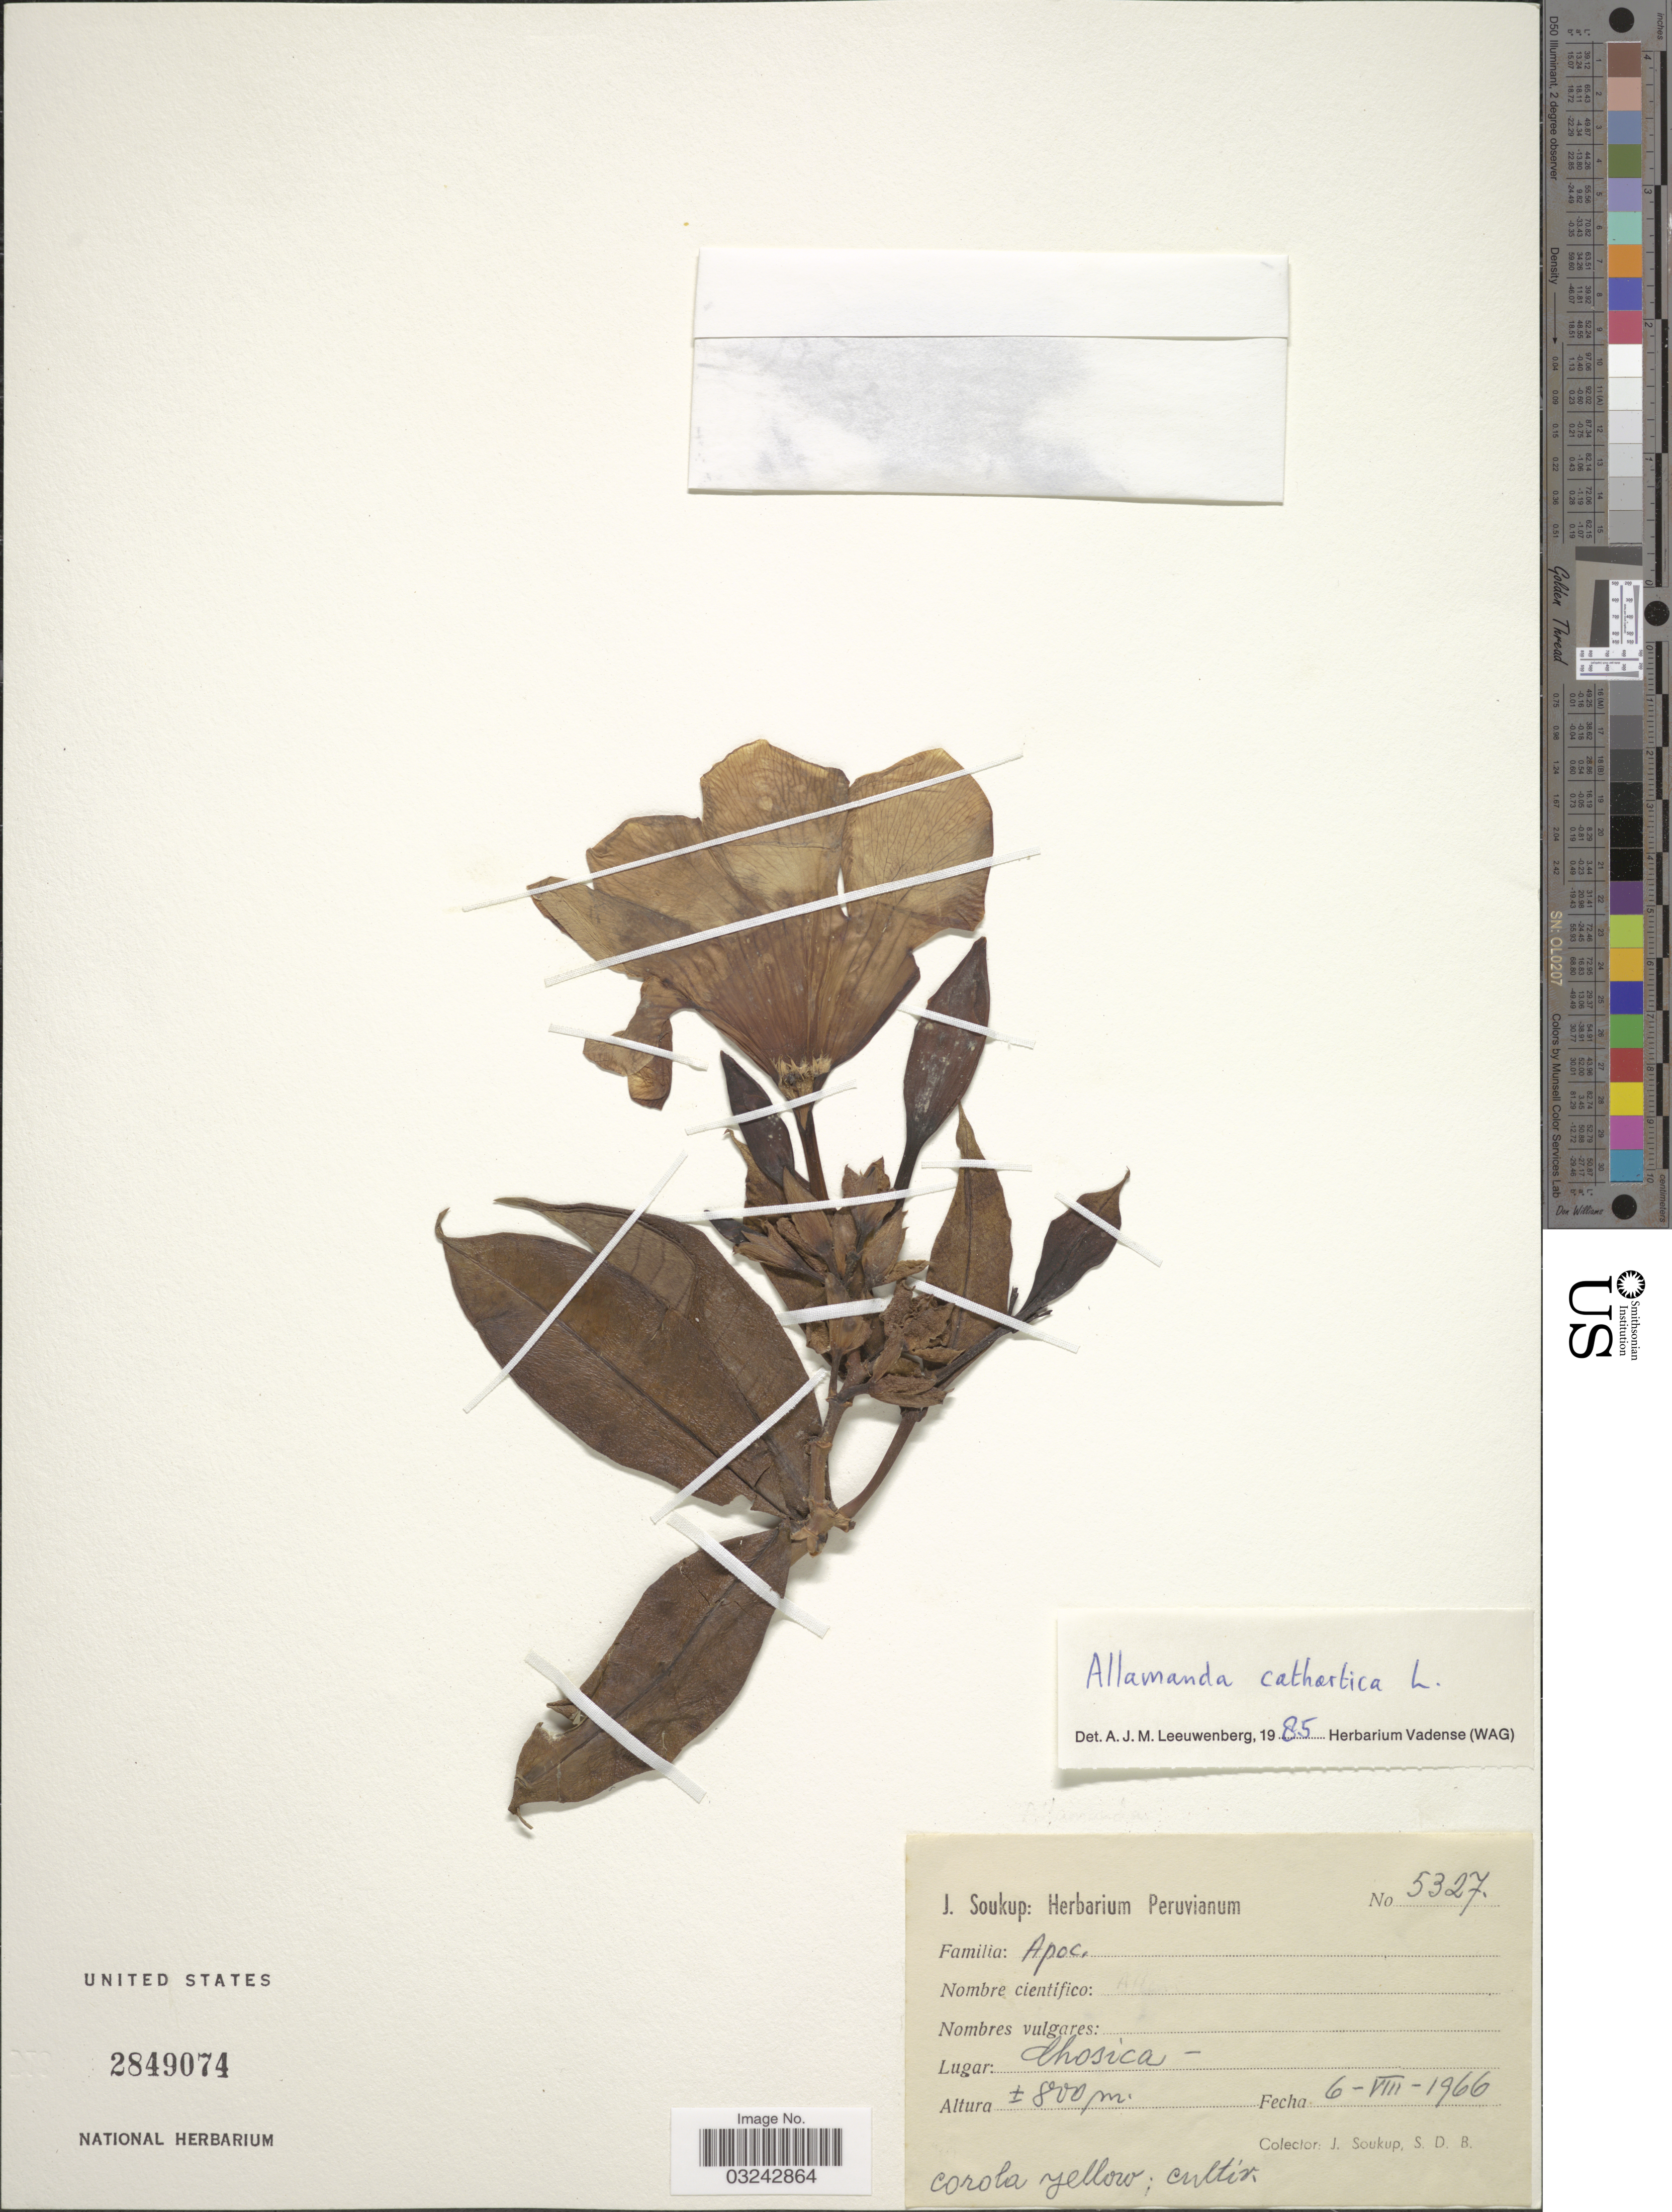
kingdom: Plantae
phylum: Tracheophyta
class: Magnoliopsida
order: Gentianales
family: Apocynaceae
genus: Allamanda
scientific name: Allamanda cathartica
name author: L.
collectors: J. Soukup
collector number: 5327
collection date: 1966-08-06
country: Peru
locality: Chosica.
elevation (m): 800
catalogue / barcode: US 2849074